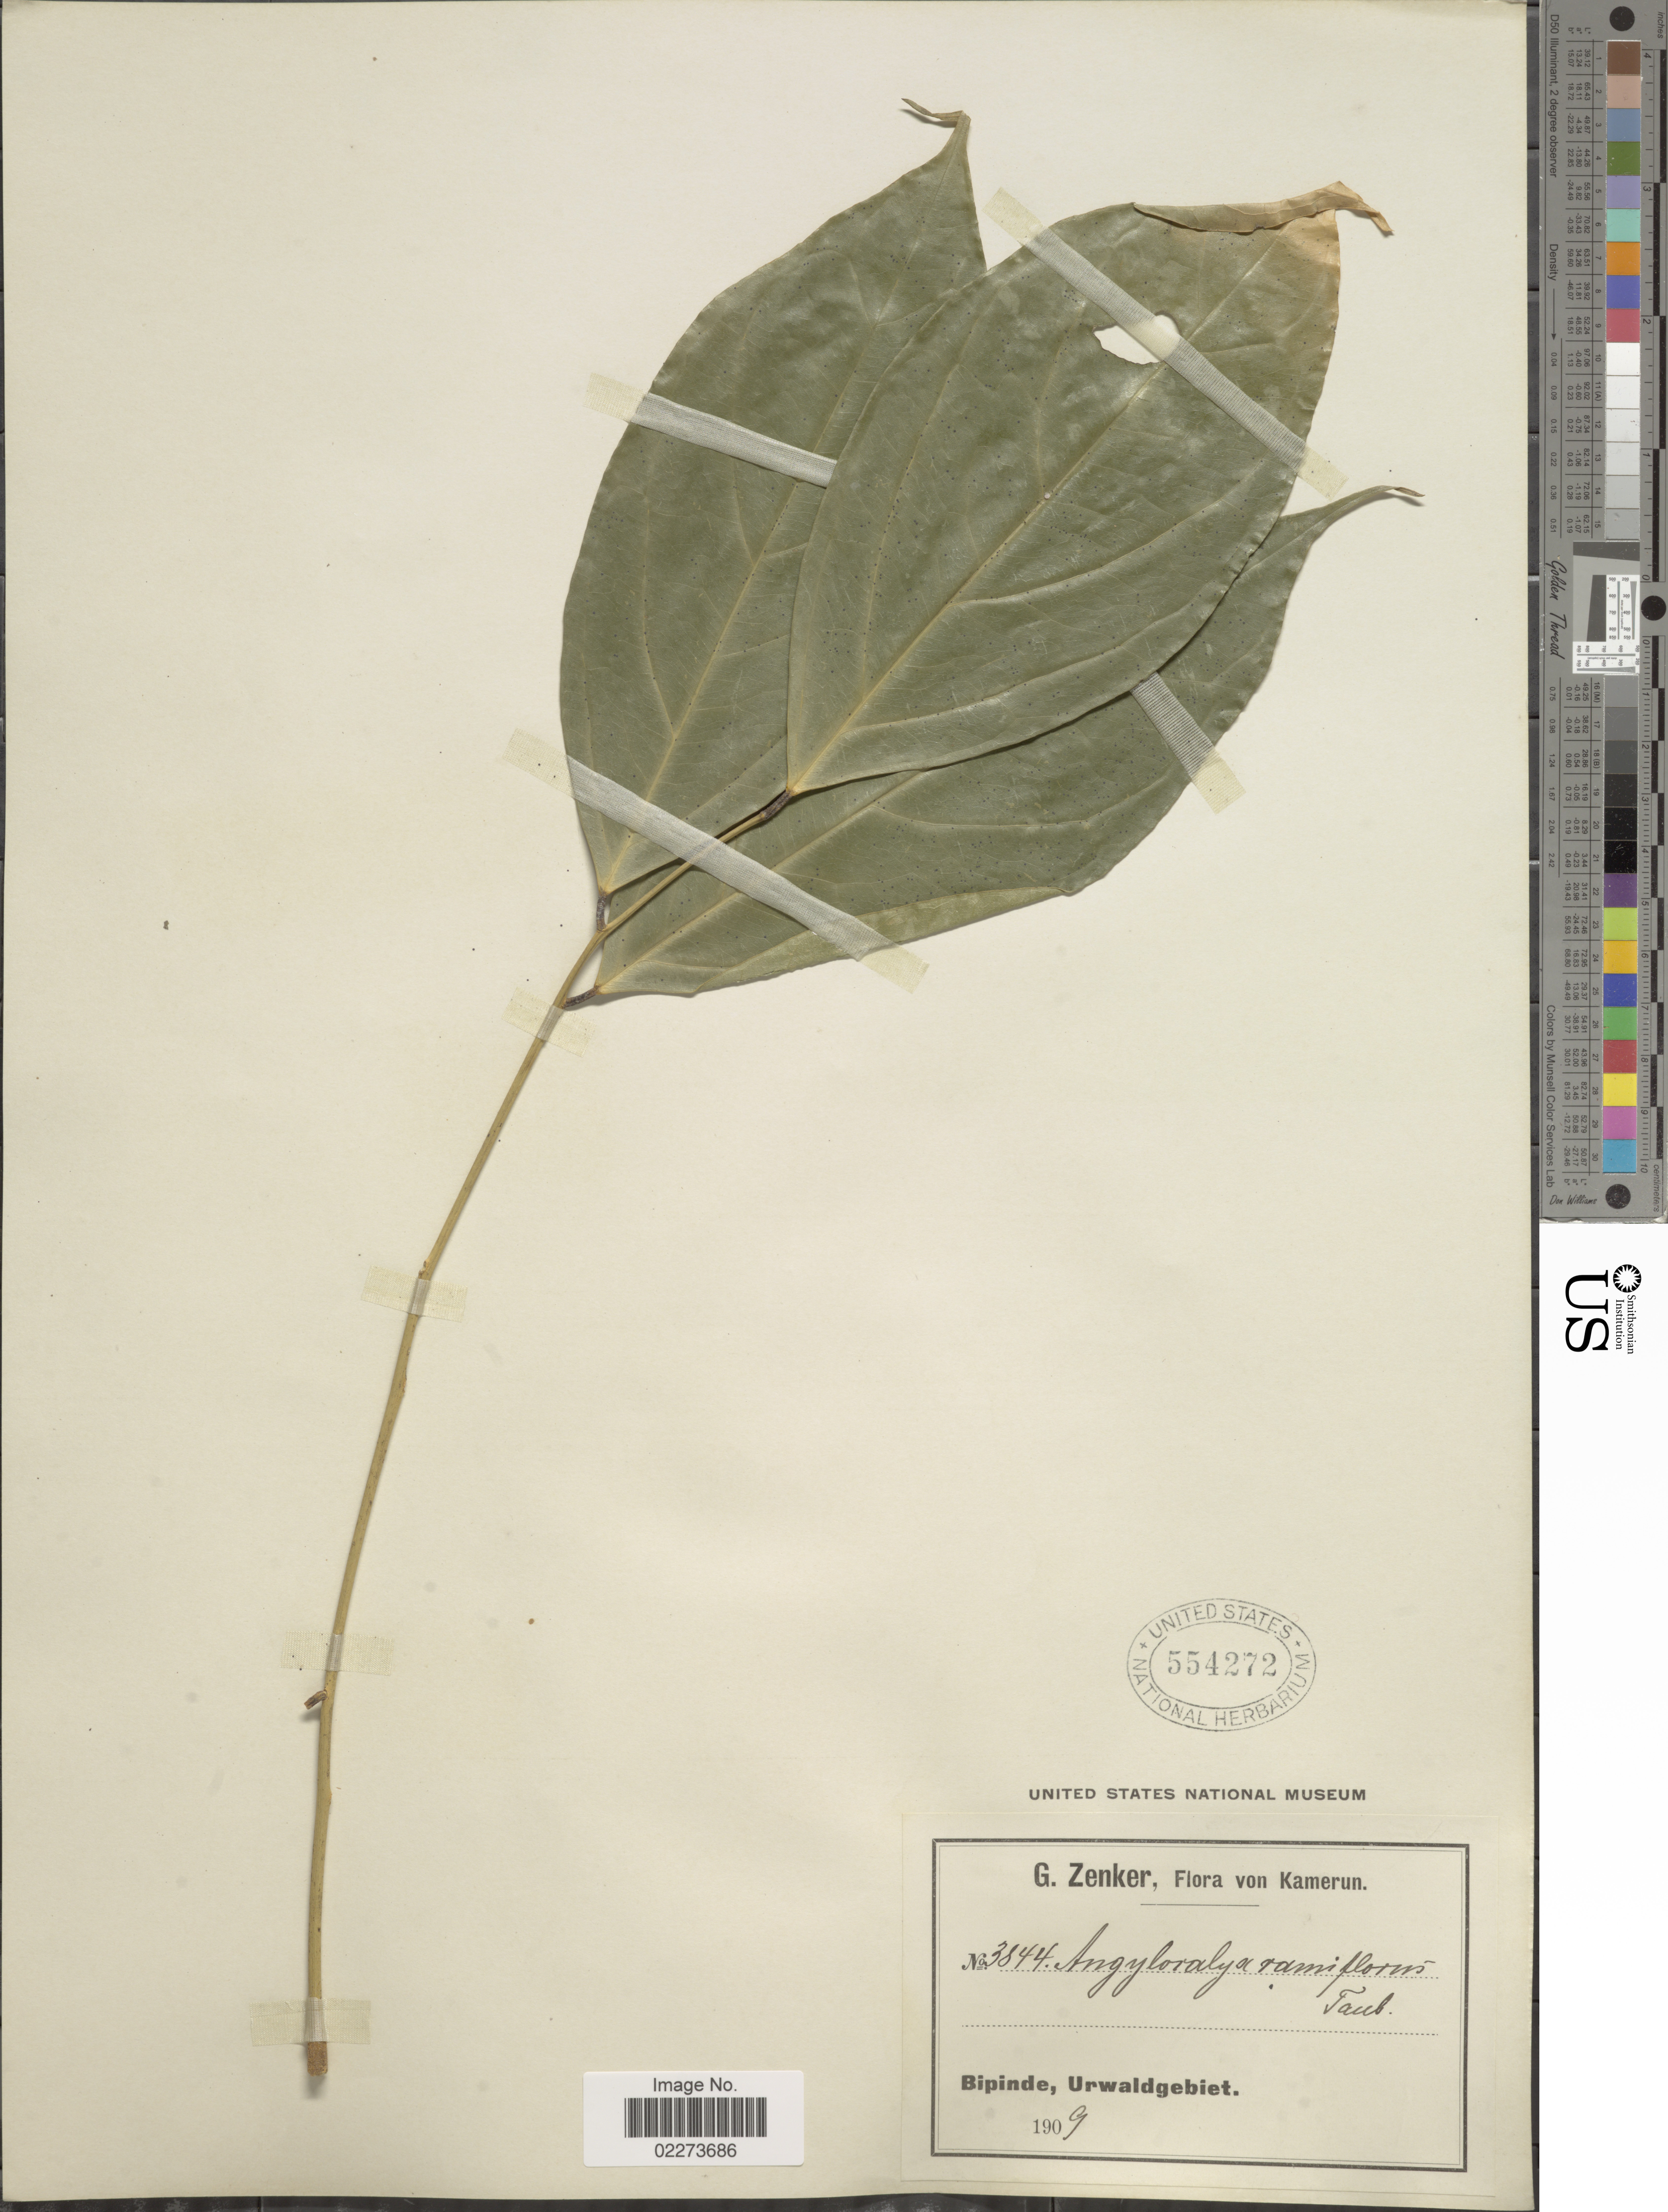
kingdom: Plantae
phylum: Tracheophyta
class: Magnoliopsida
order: Fabales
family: Fabaceae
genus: Angylocalyx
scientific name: Angylocalyx ramiflorus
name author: Taub.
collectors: G. A. Zenker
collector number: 3844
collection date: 1909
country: Cameroon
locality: Kamerun, Bipinde, Urwaldgebiet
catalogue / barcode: US 554272